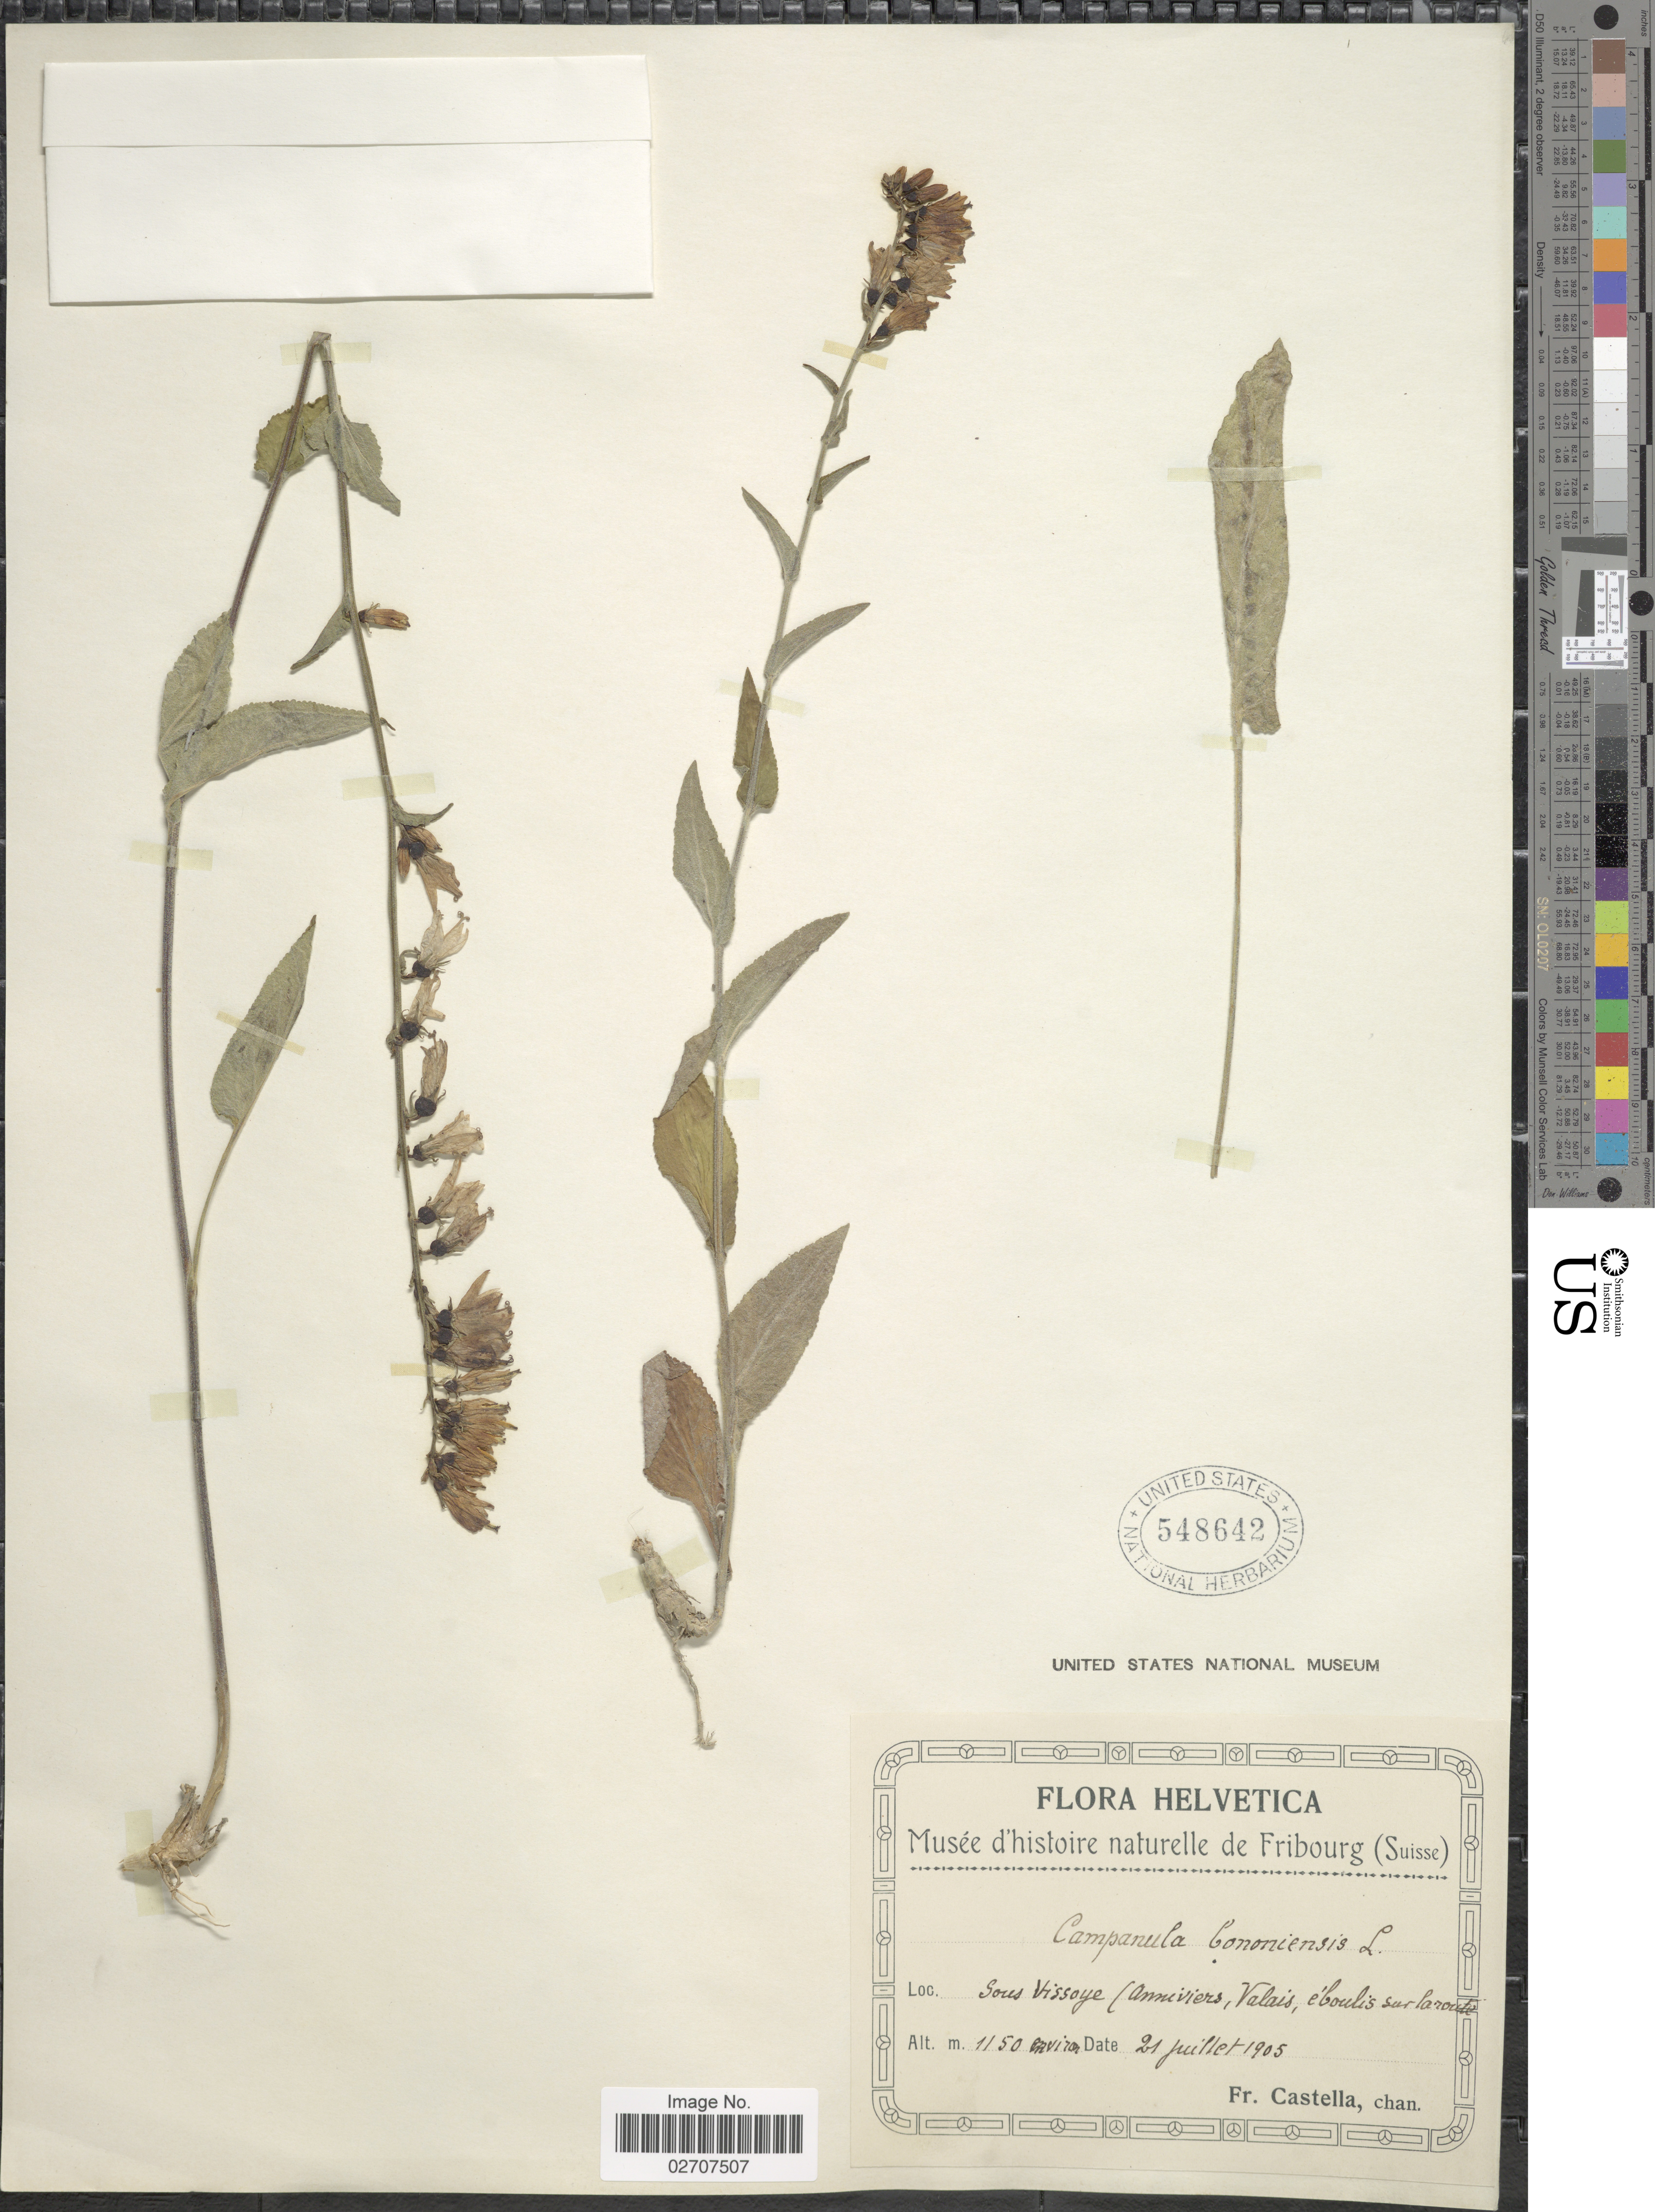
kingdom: Plantae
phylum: Tracheophyta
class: Magnoliopsida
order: Asterales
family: Campanulaceae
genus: Campanula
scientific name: Campanula bononiensis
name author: L.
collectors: Fr. Castella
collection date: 1905-07-21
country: Switzerland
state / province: Valais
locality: Helvetica. Sous Vissoye (Anniviers, Valais, eboulis sur la route)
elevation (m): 1150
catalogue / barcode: US 548642